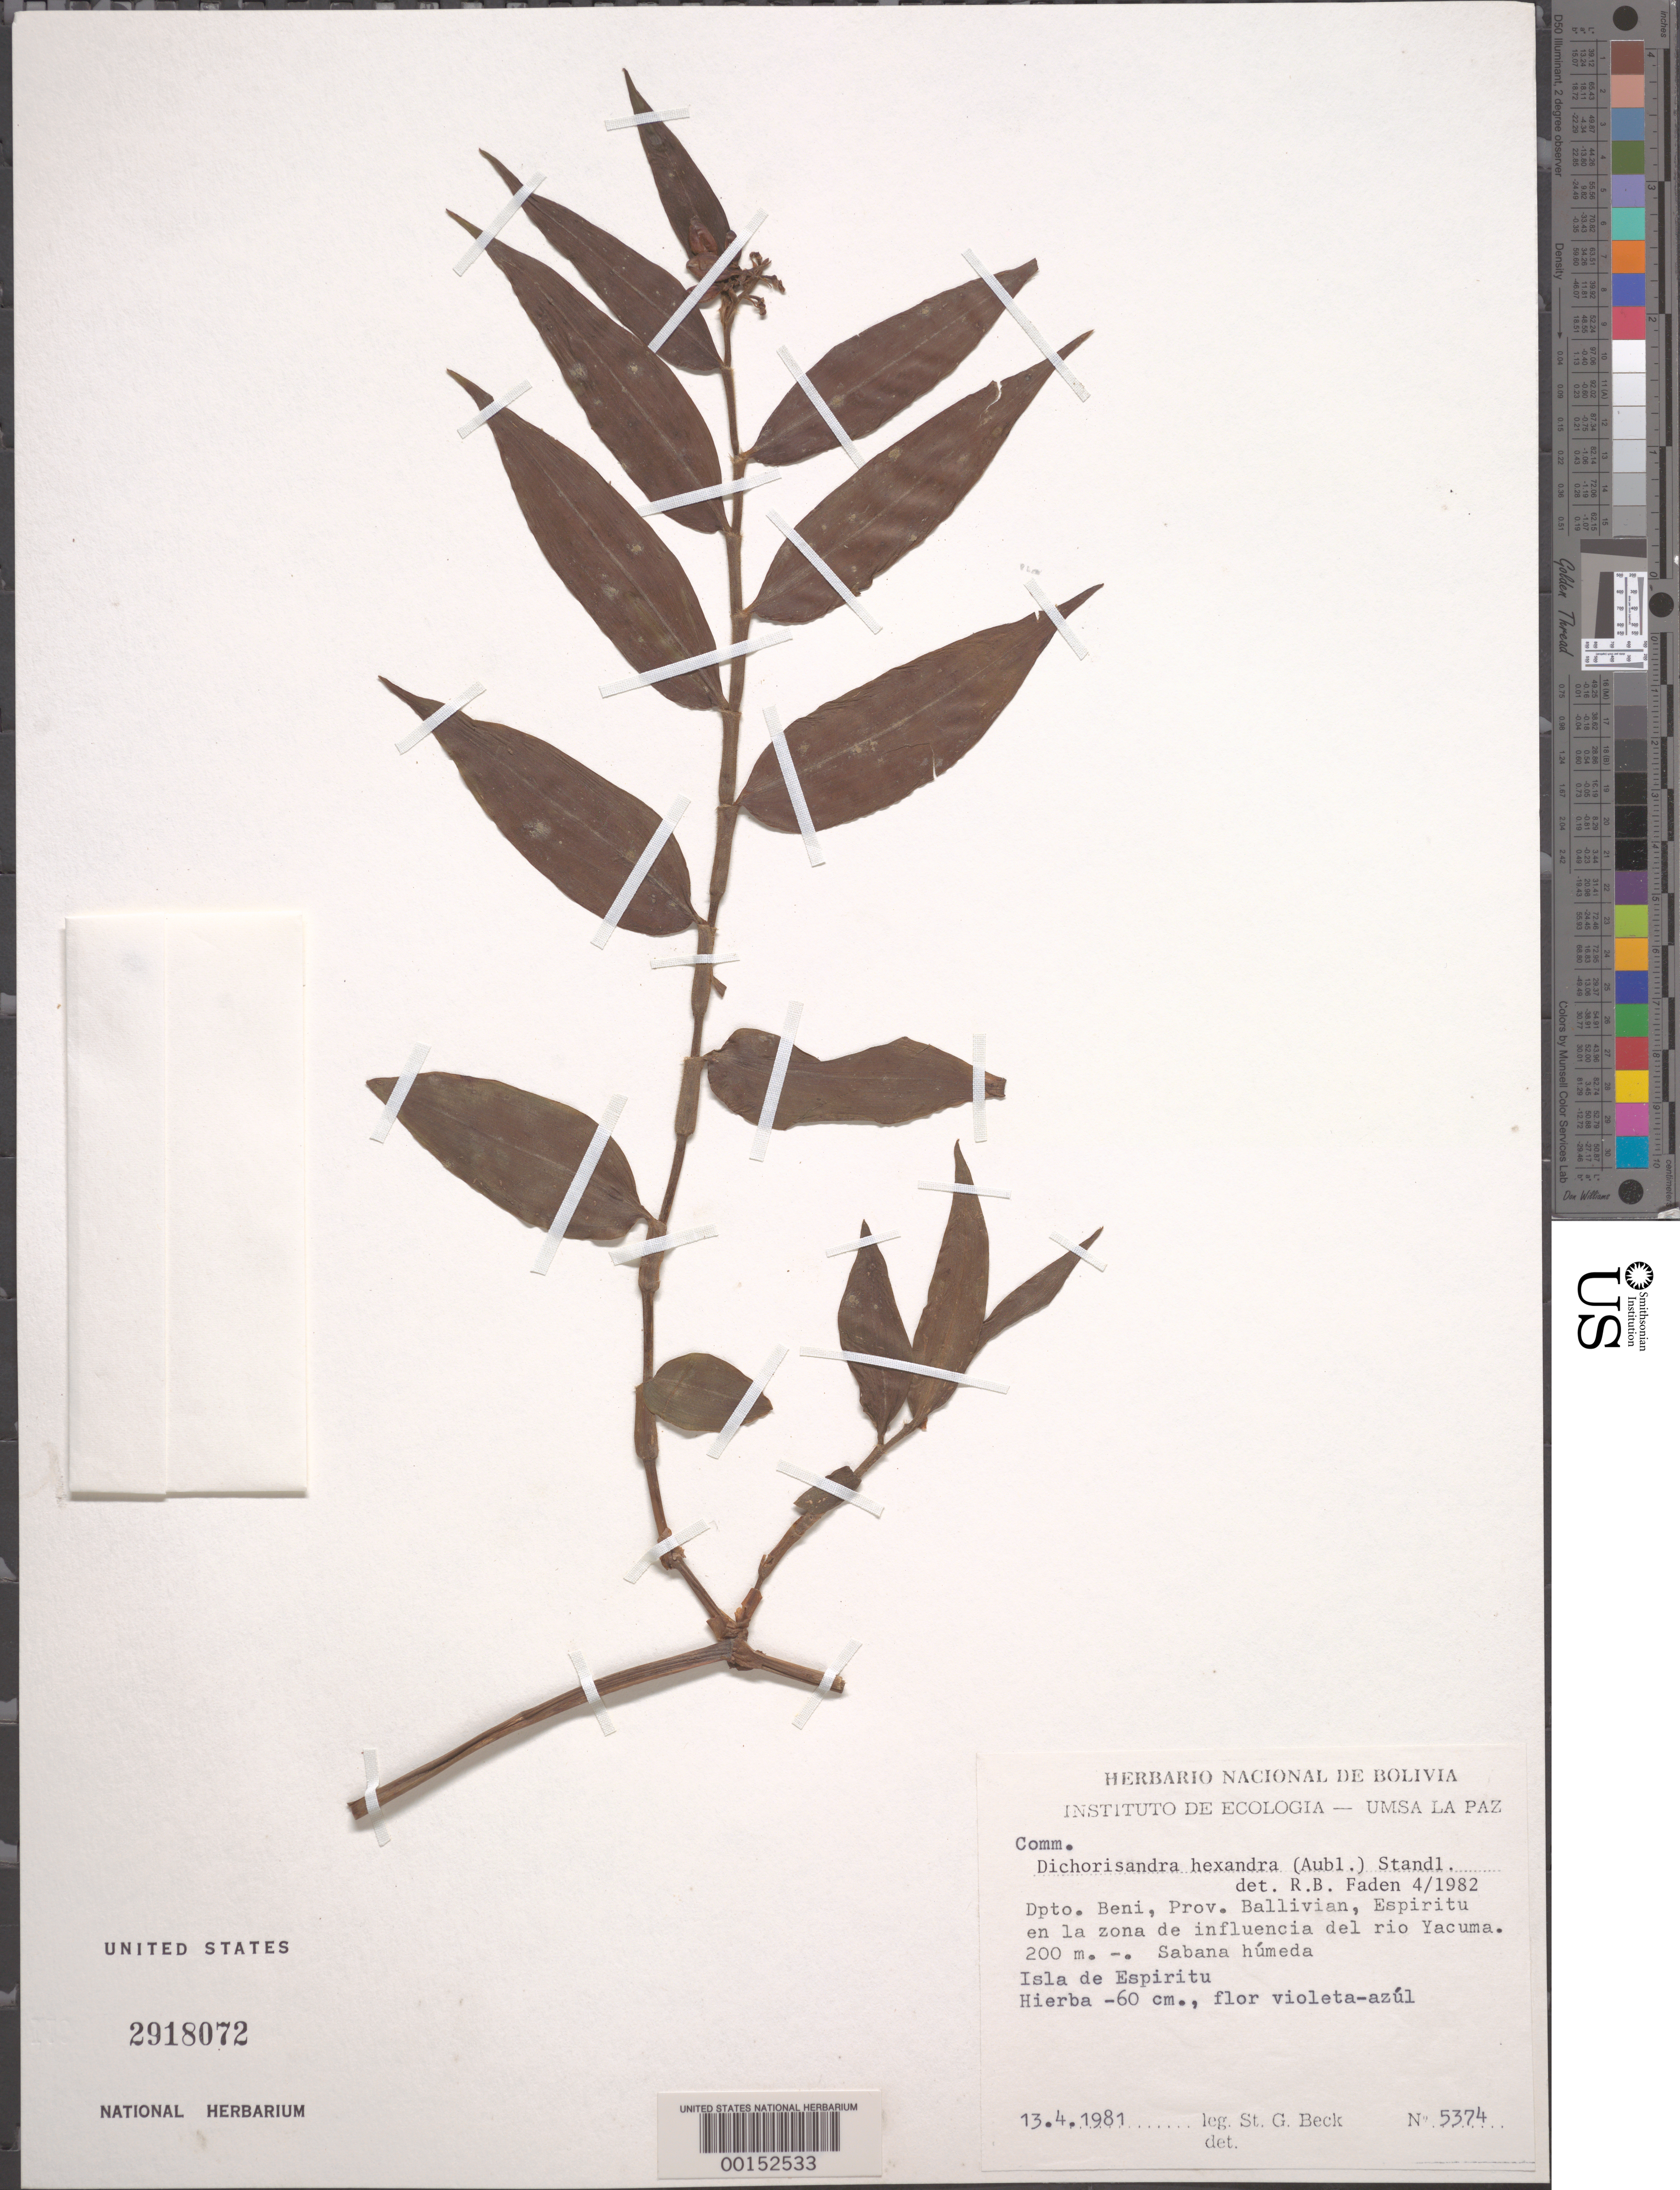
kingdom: Plantae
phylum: Tracheophyta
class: Liliopsida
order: Commelinales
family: Commelinaceae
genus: Dichorisandra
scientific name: Dichorisandra hexandra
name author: (Aubl.) Standl.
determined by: Faden, Robert B., (US), Smithsonian Institution - National Museum of Natural History (UNITED STATES)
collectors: S. G. Beck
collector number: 5374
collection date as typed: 13 Apr 1981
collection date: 1981-04-13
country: Bolivia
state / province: Beni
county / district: General José Ballivián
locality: Rio Yacuma; Isla de Espirito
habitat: Moist savanna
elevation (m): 200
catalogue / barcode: US 2918072